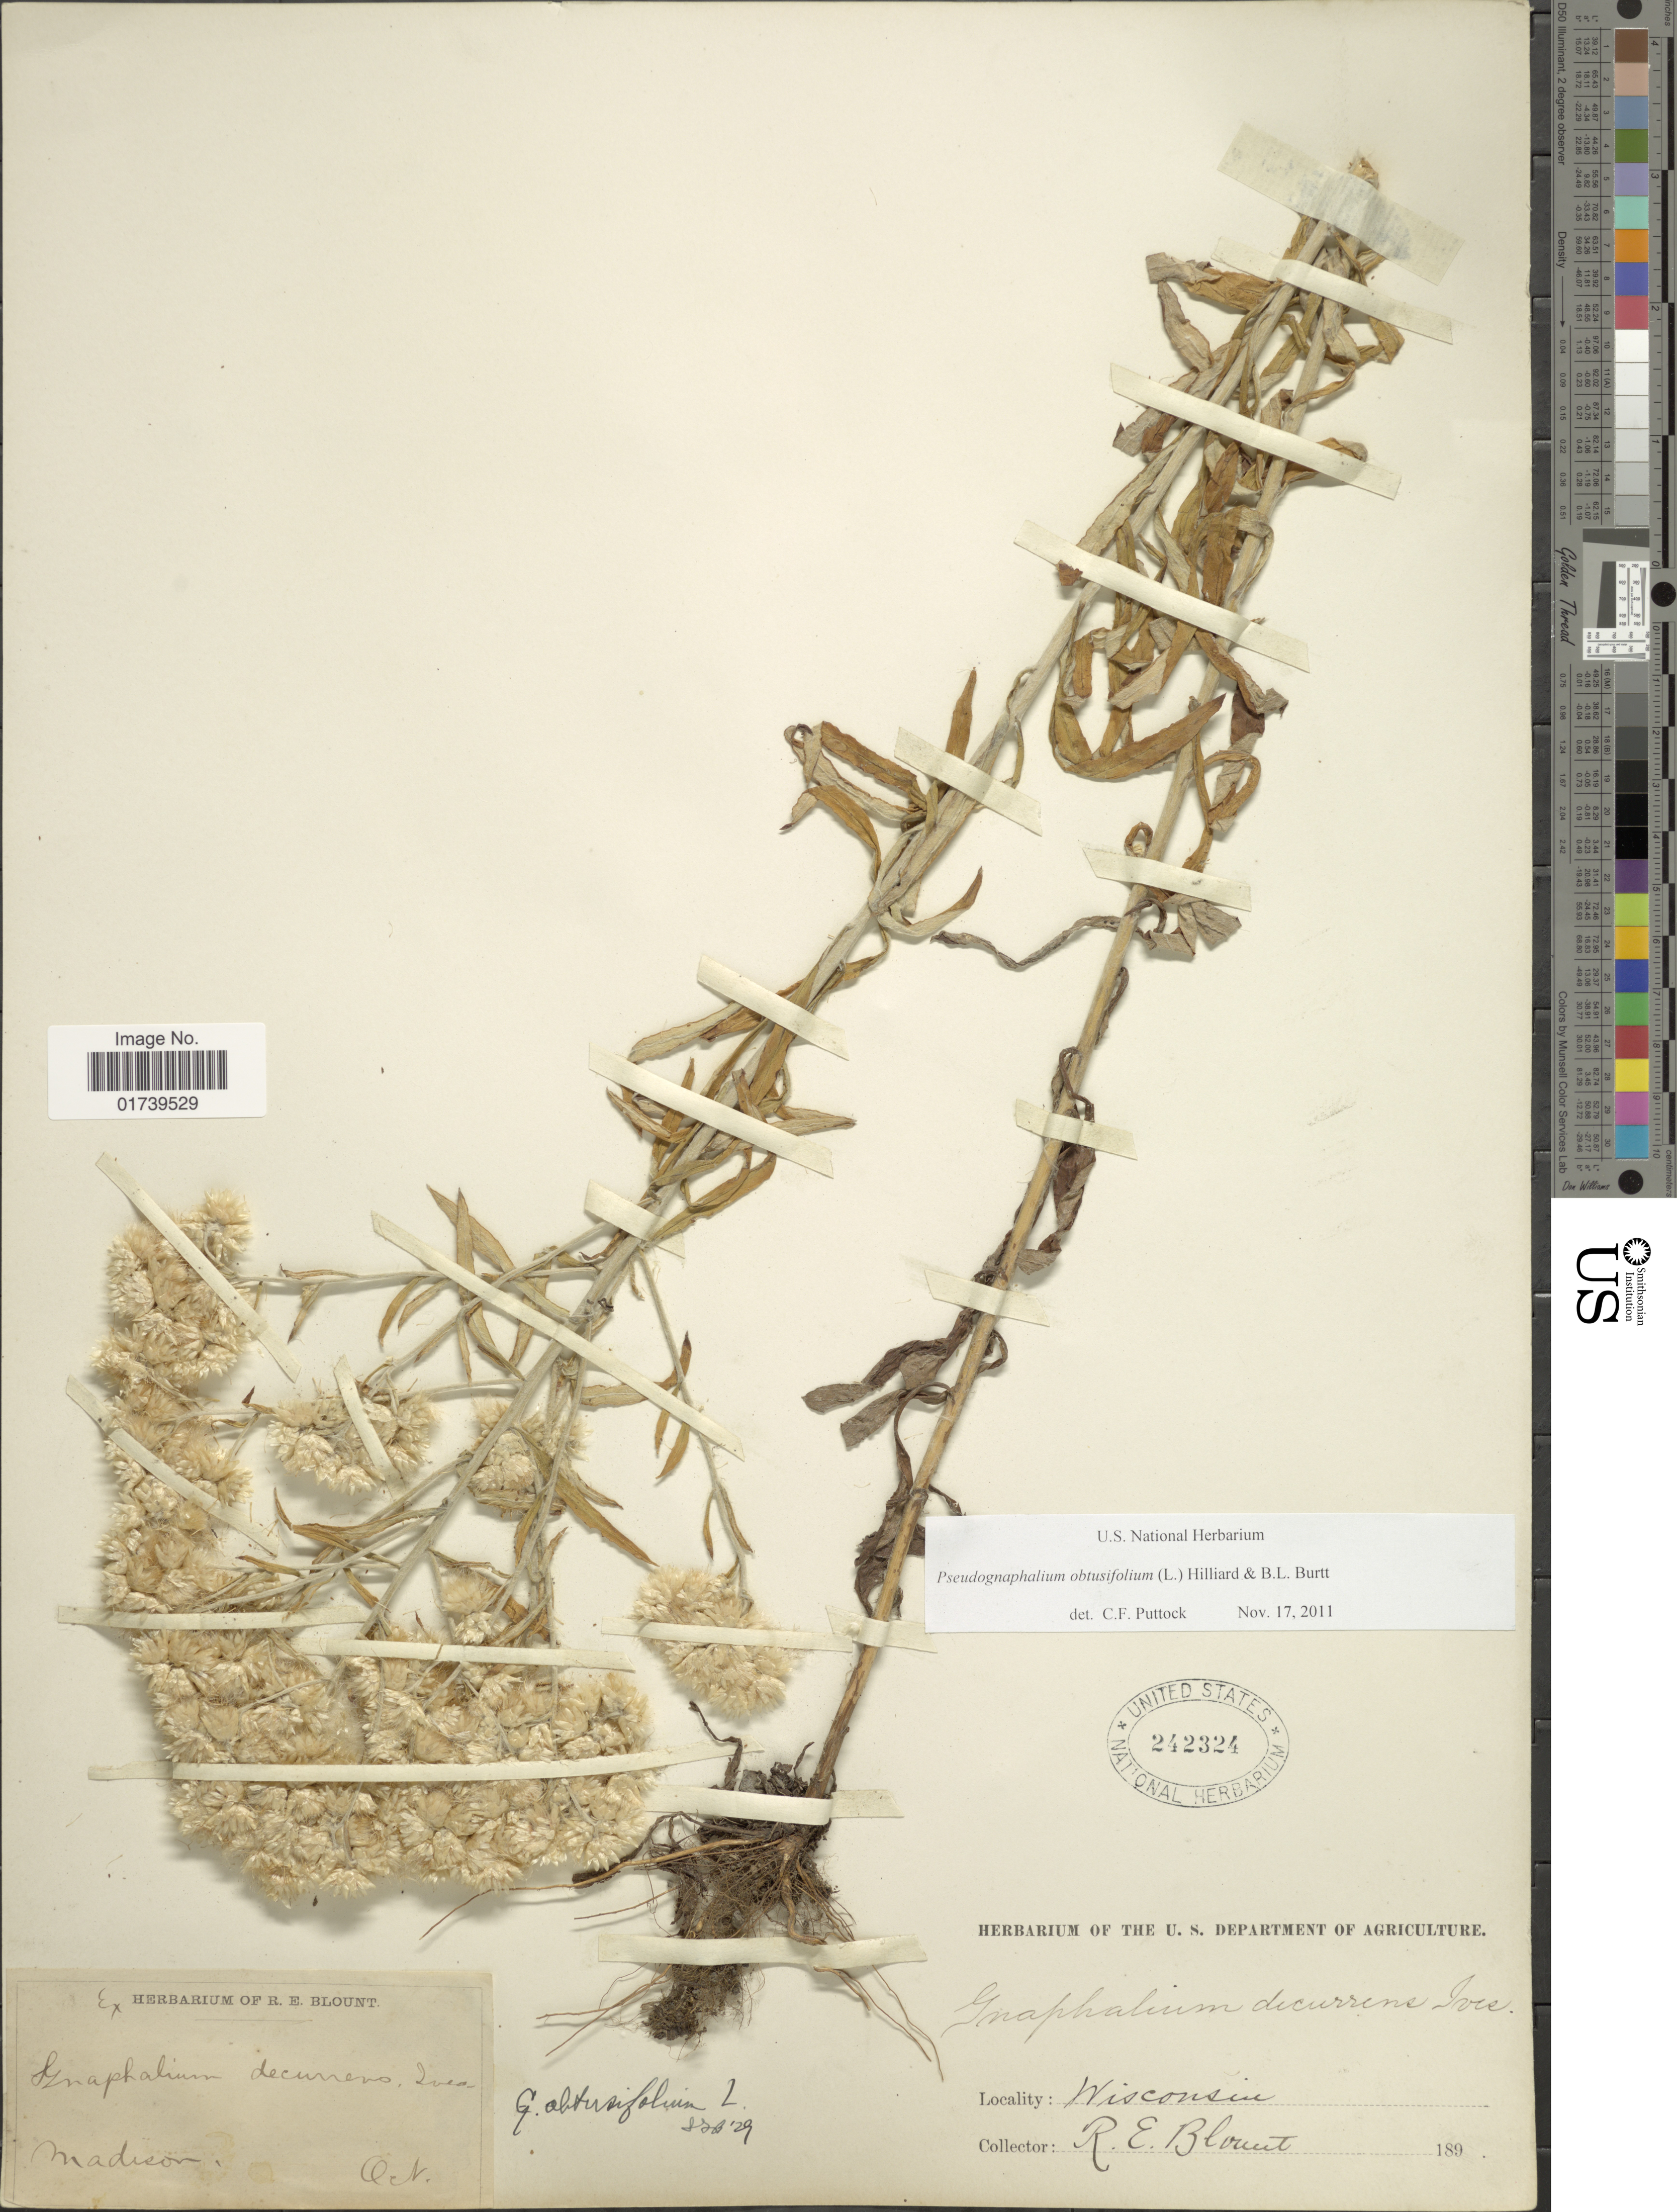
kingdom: Plantae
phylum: Tracheophyta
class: Magnoliopsida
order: Asterales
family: Asteraceae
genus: Pseudognaphalium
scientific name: Pseudognaphalium obtusifolium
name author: (L.) Hilliard & B.L. Burtt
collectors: R. Blount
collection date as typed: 189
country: United States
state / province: Wisconsin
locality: Madison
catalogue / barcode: US 242324